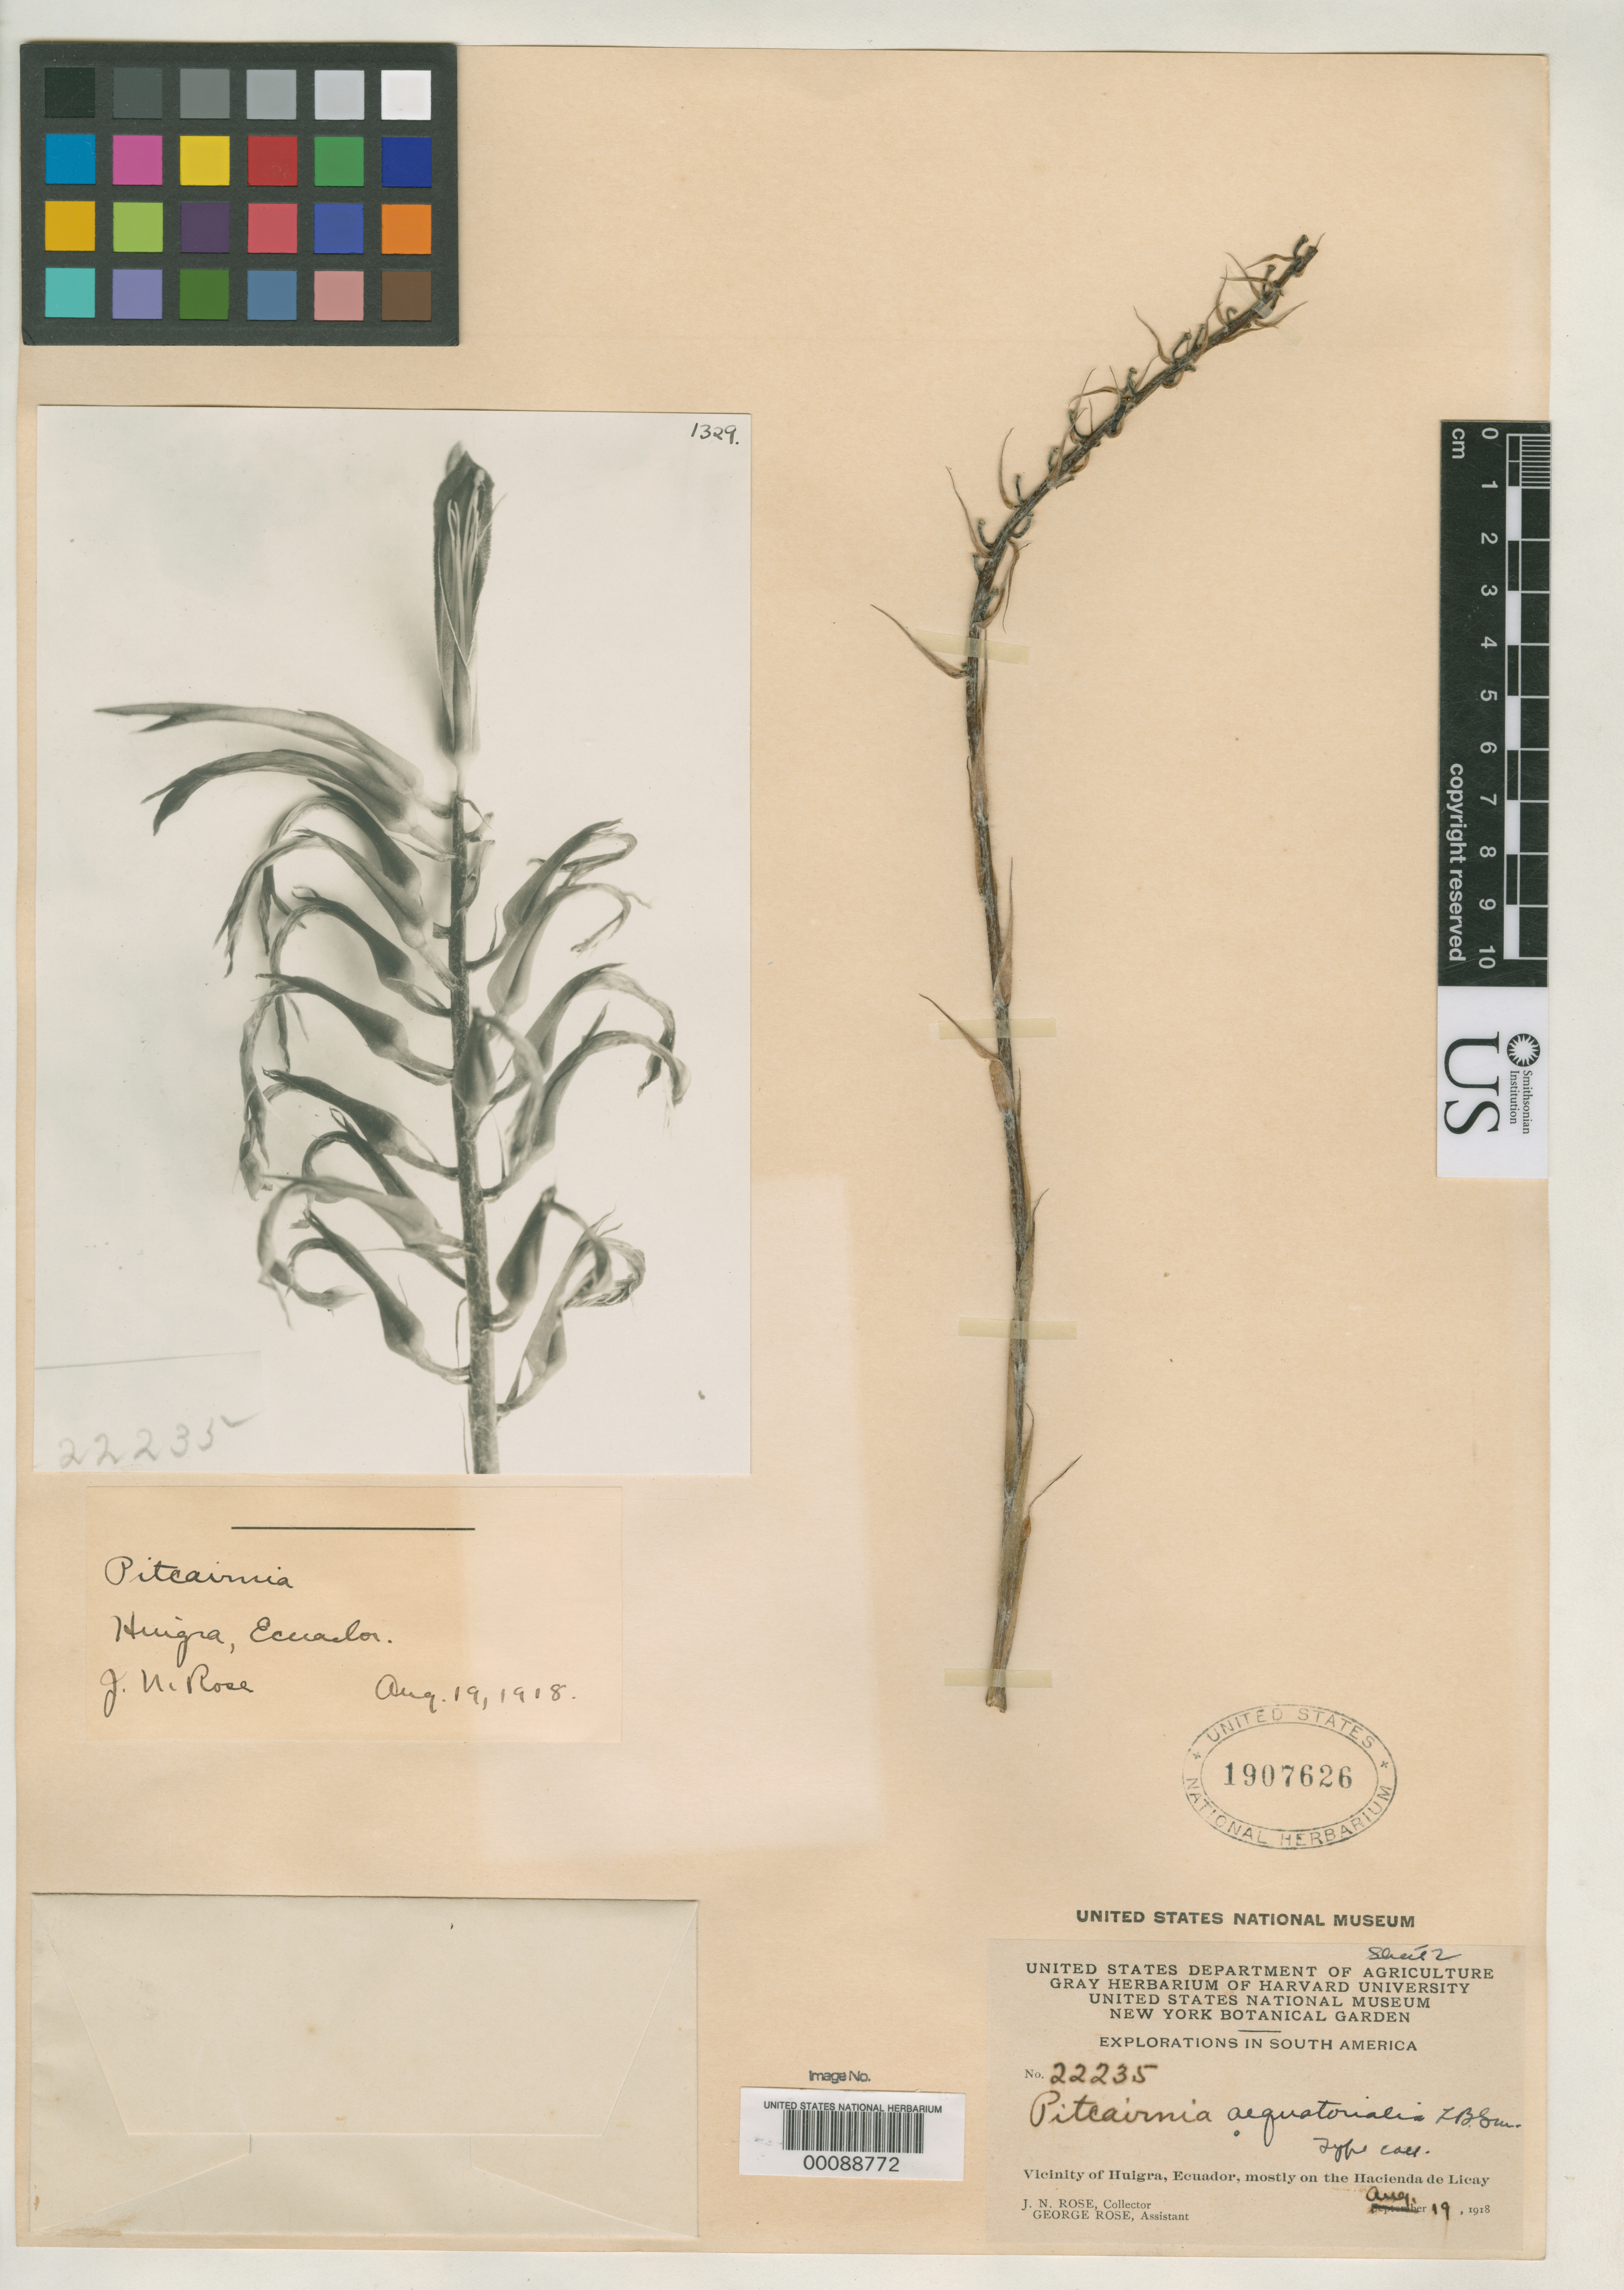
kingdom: Plantae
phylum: Tracheophyta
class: Liliopsida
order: Poales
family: Bromeliaceae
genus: Pitcairnia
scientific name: Pitcairnia aequatorialis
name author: L.B. Sm.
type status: Isotype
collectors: J. N. Rose & G. Rose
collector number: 22235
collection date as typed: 19 Aug 1918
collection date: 1918-08-19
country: Ecuador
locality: Huigra, Hacienda de Licay.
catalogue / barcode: US 1907626